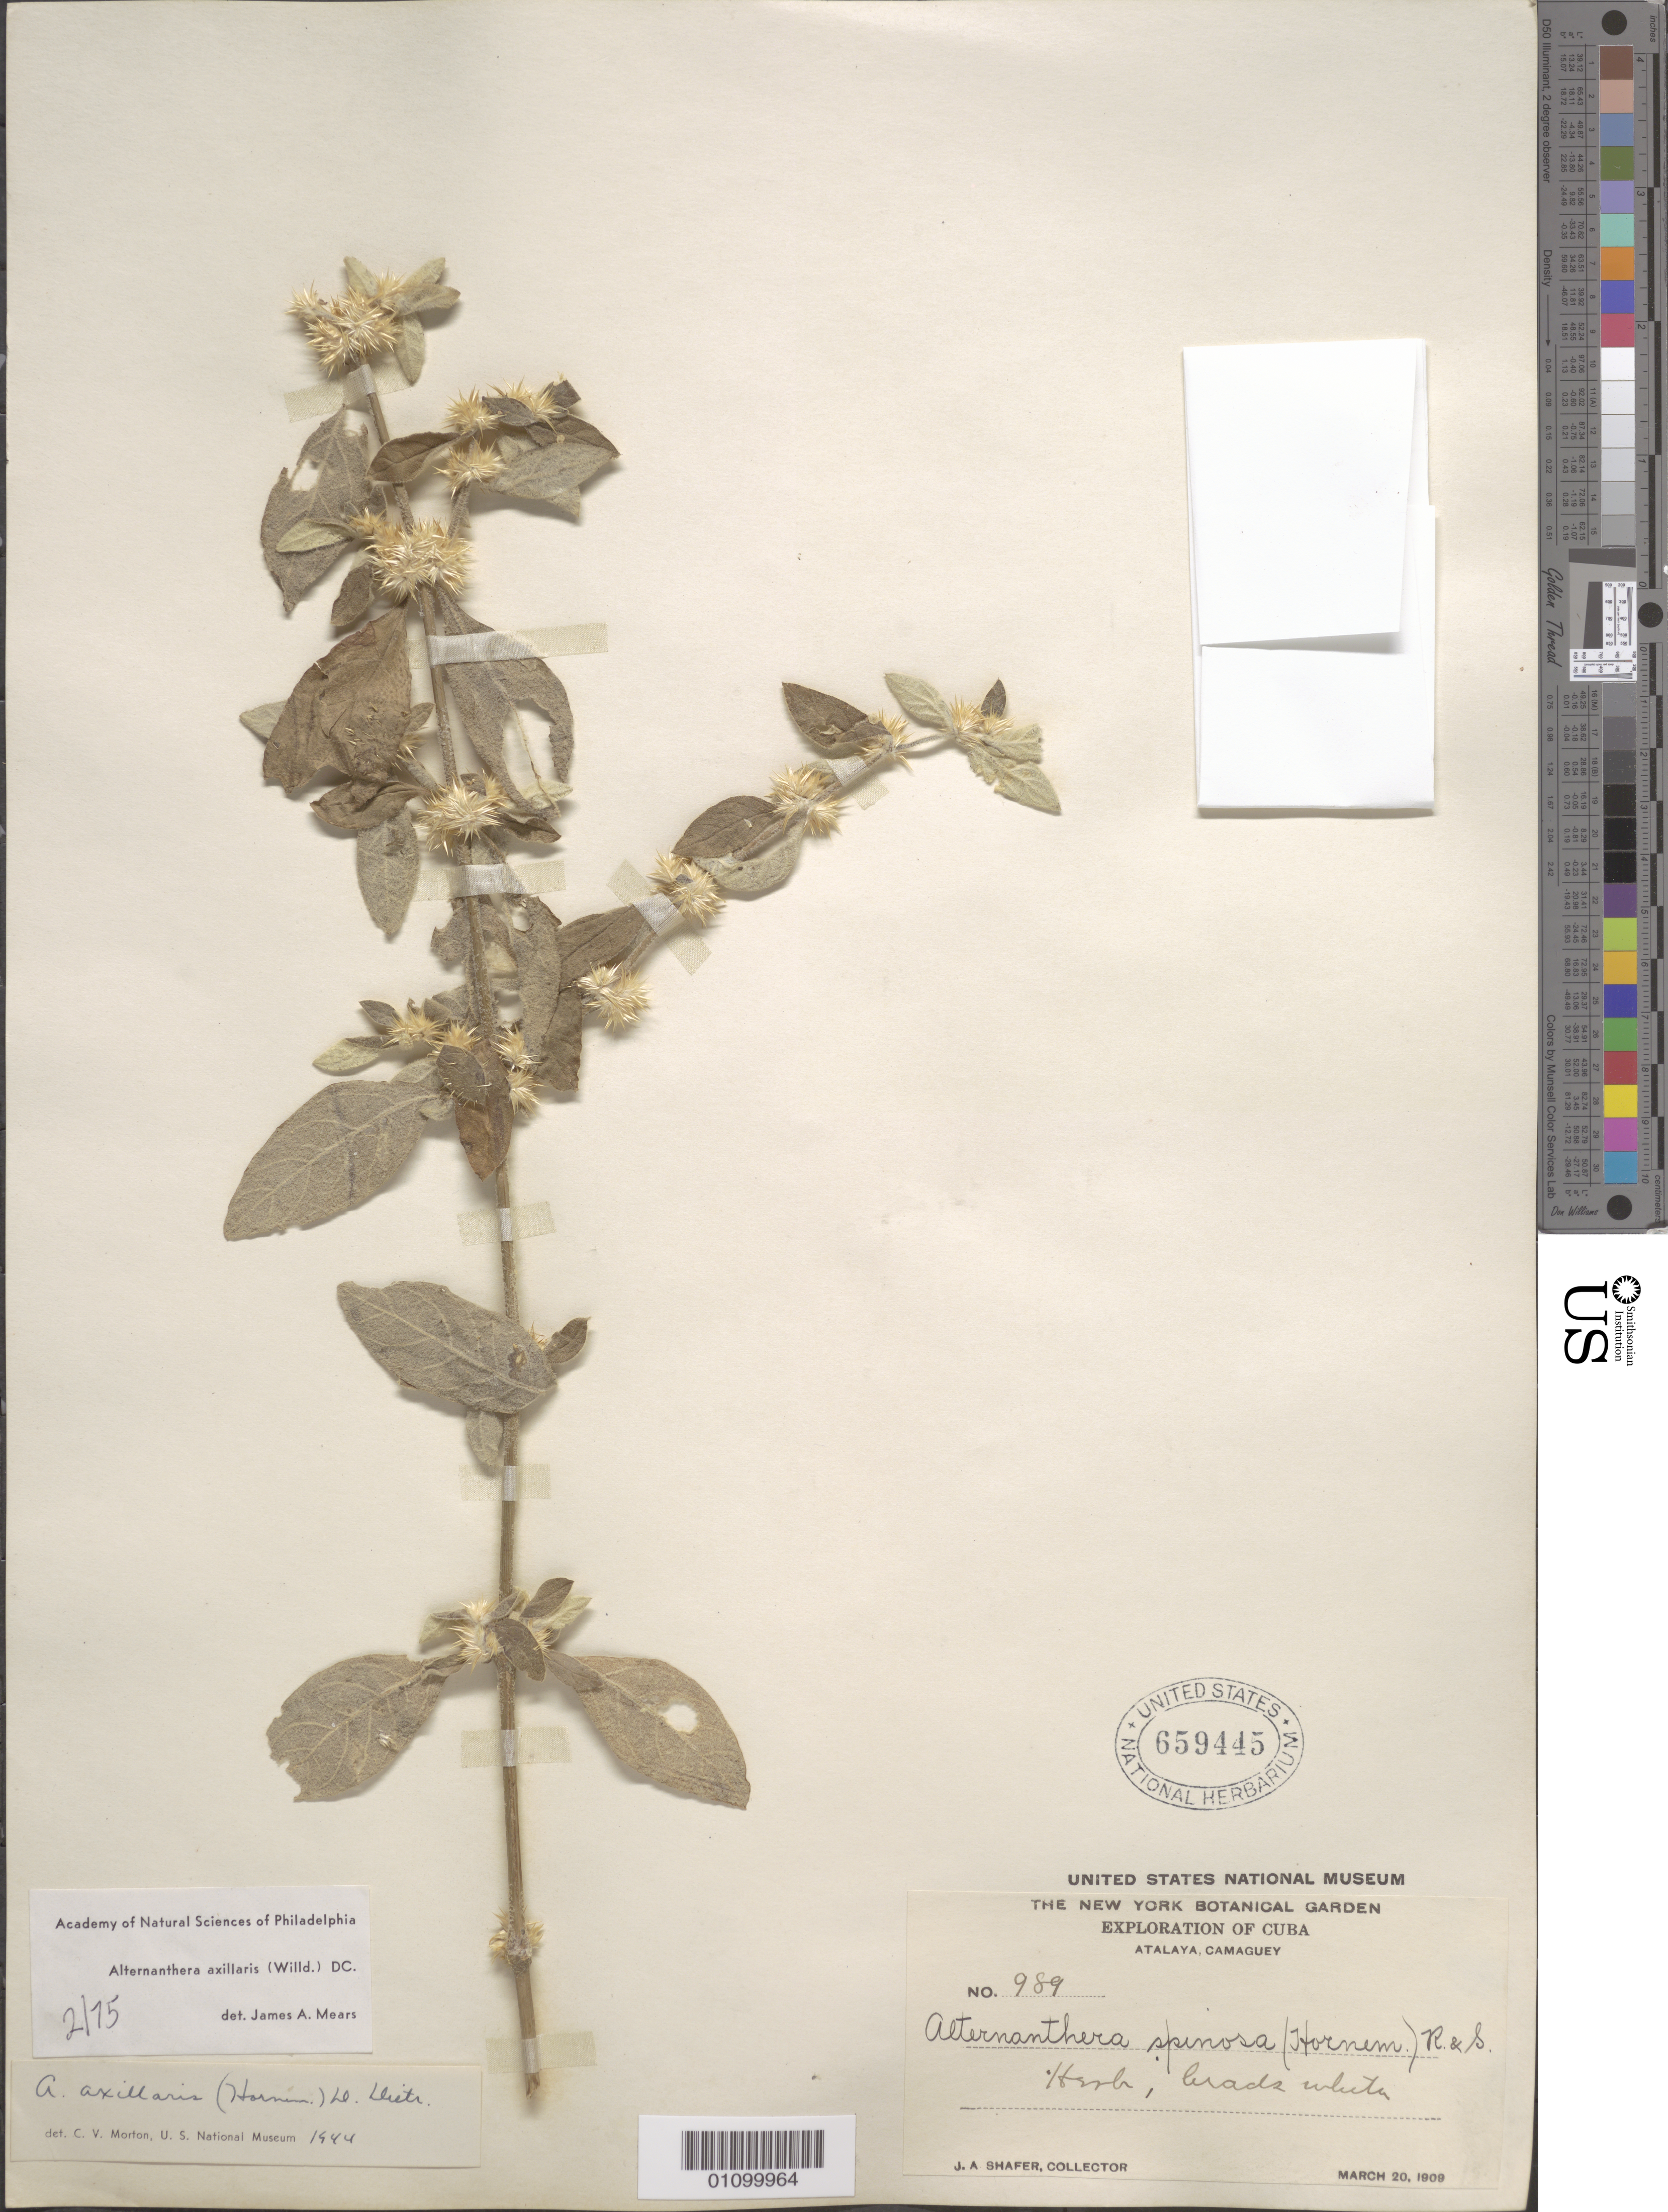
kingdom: Plantae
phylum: Tracheophyta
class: Magnoliopsida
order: Caryophyllales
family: Amaranthaceae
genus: Alternanthera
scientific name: Alternanthera axillaris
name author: (Hornem. ex Willd.) D. Dietr.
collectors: J. A. Shafer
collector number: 989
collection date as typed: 20 Mar 1909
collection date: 1909-03-20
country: Cuba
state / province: Camagüey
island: Cuba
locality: Atalaya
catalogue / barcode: US 659445